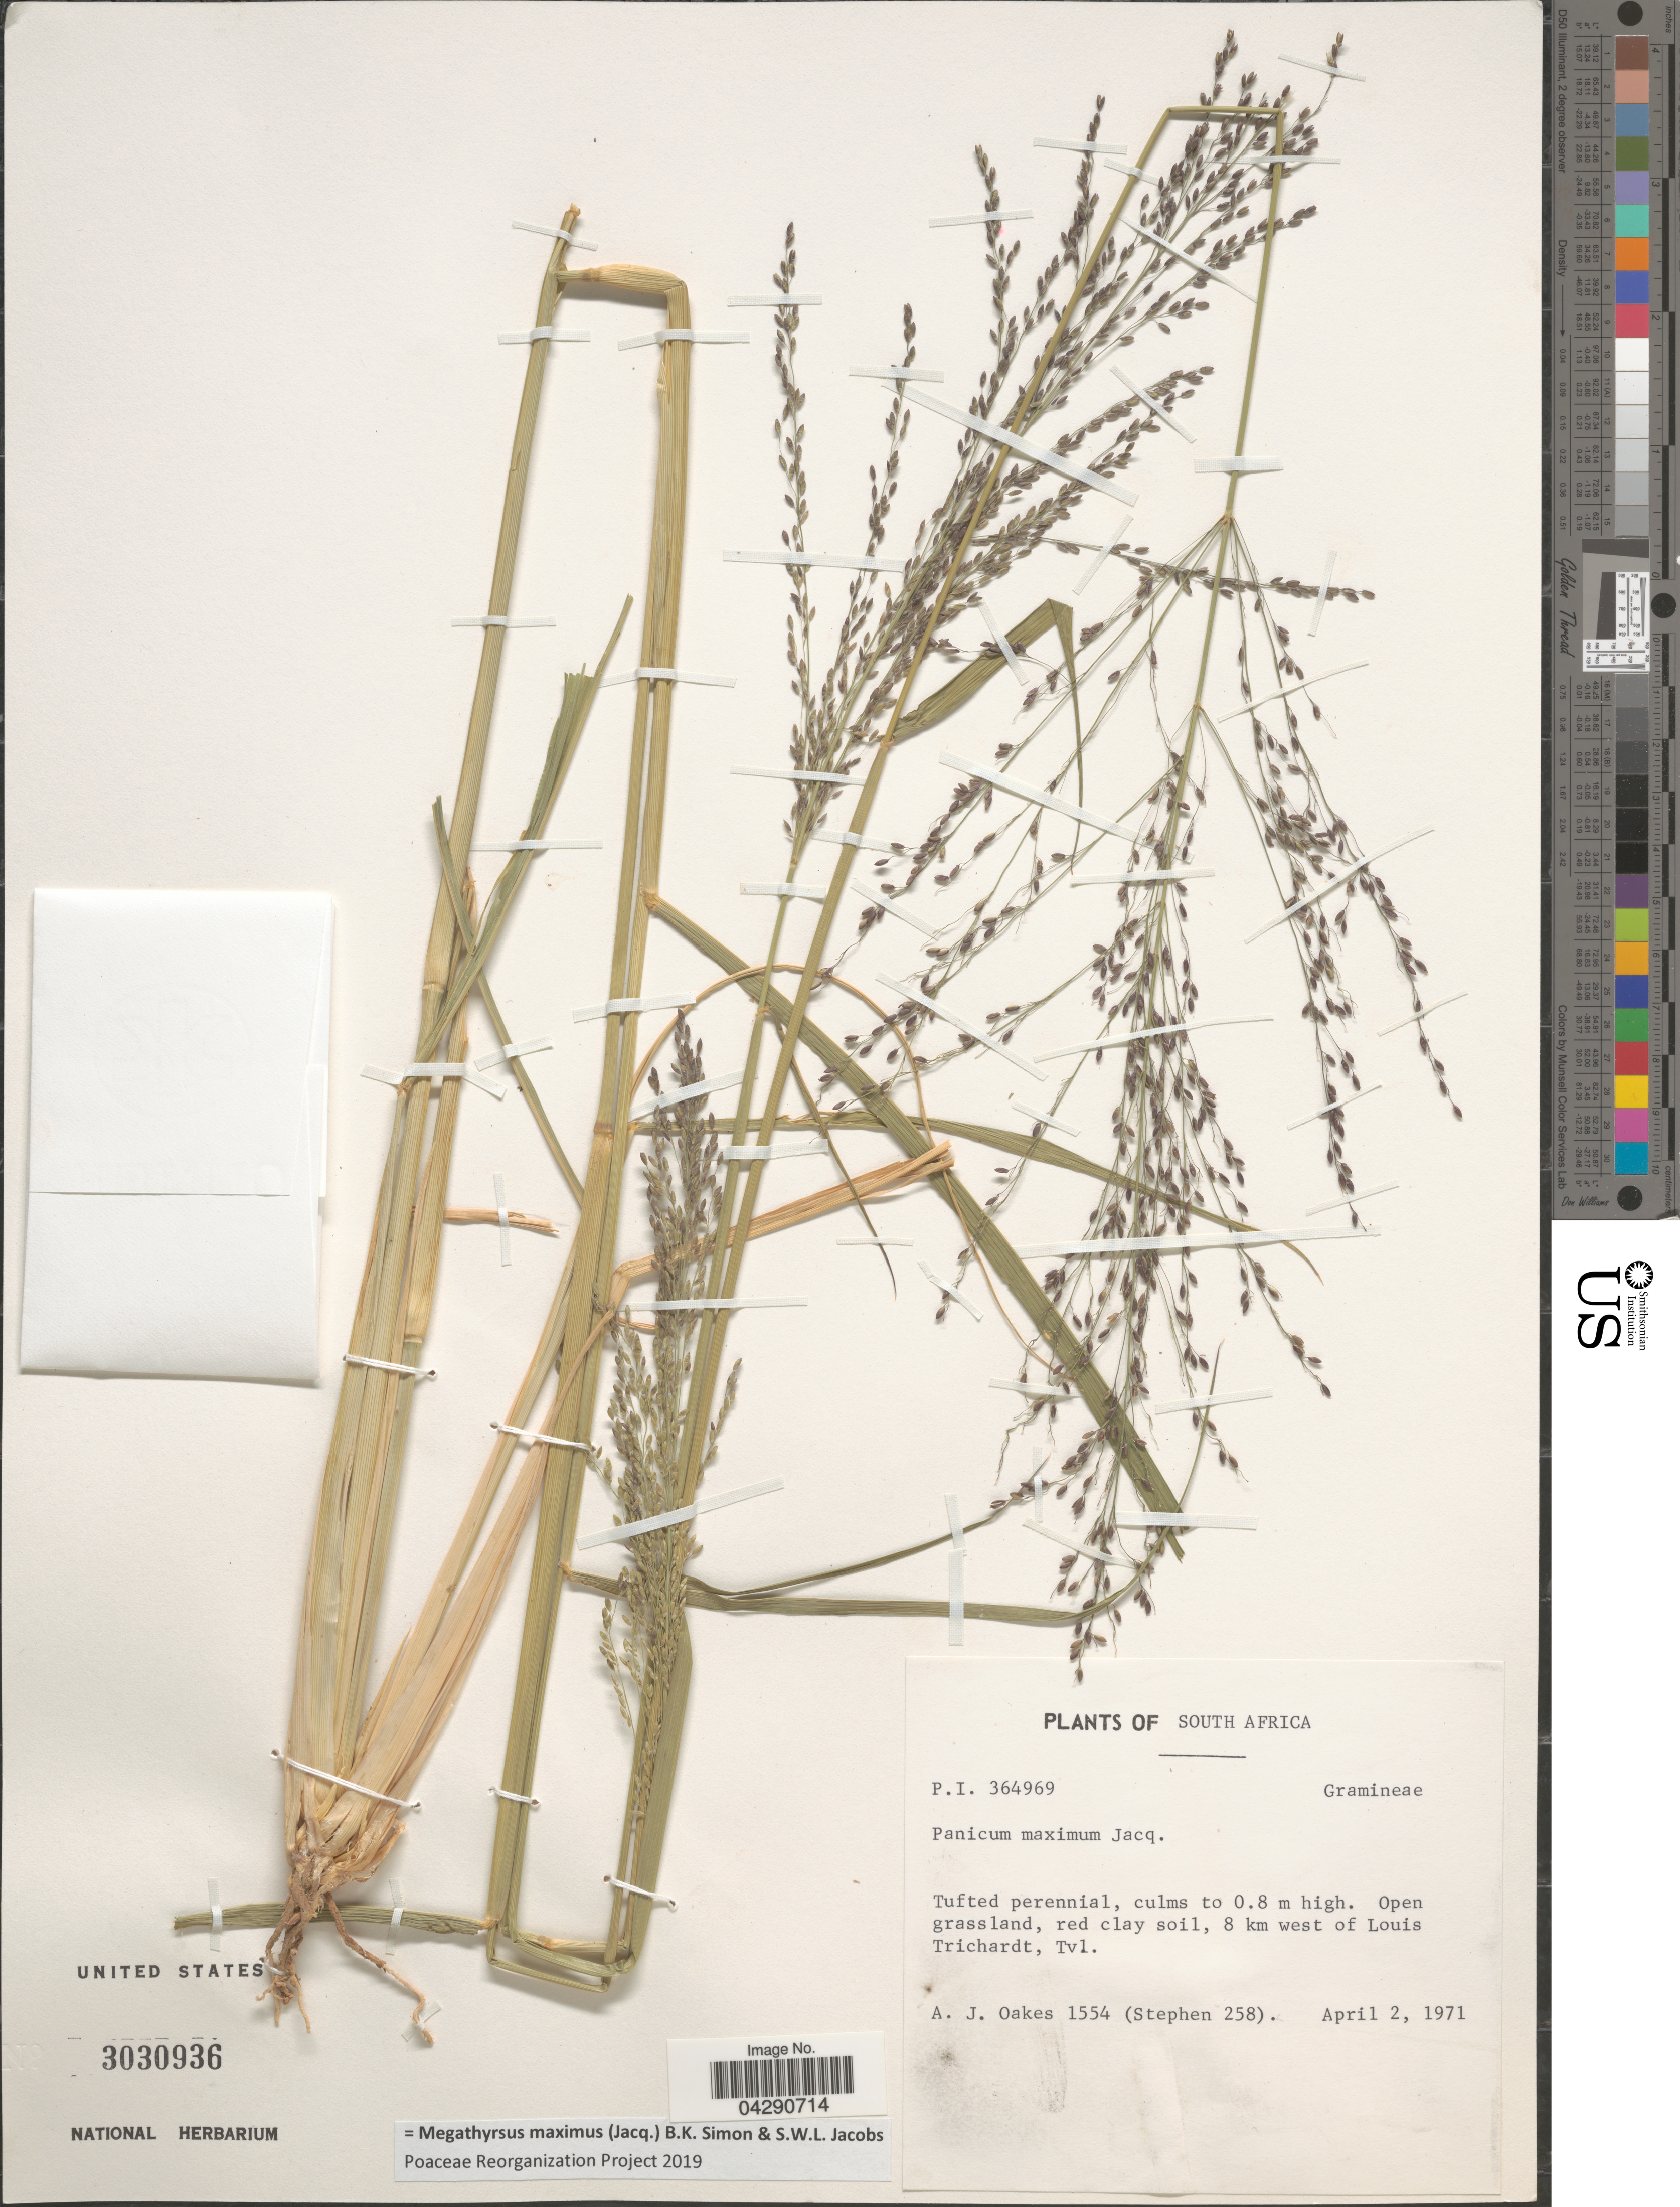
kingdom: Plantae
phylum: Tracheophyta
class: Liliopsida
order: Poales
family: Poaceae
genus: Megathyrsus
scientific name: Megathyrsus maximus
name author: (Jacq.) B.K. Simon & S.W.L. Jacobs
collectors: A. Oakes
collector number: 1554/258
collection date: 1971-04-02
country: South Africa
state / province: Limpopo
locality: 8 km west of Louis Trichardt, Tvl.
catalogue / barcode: US 3030936